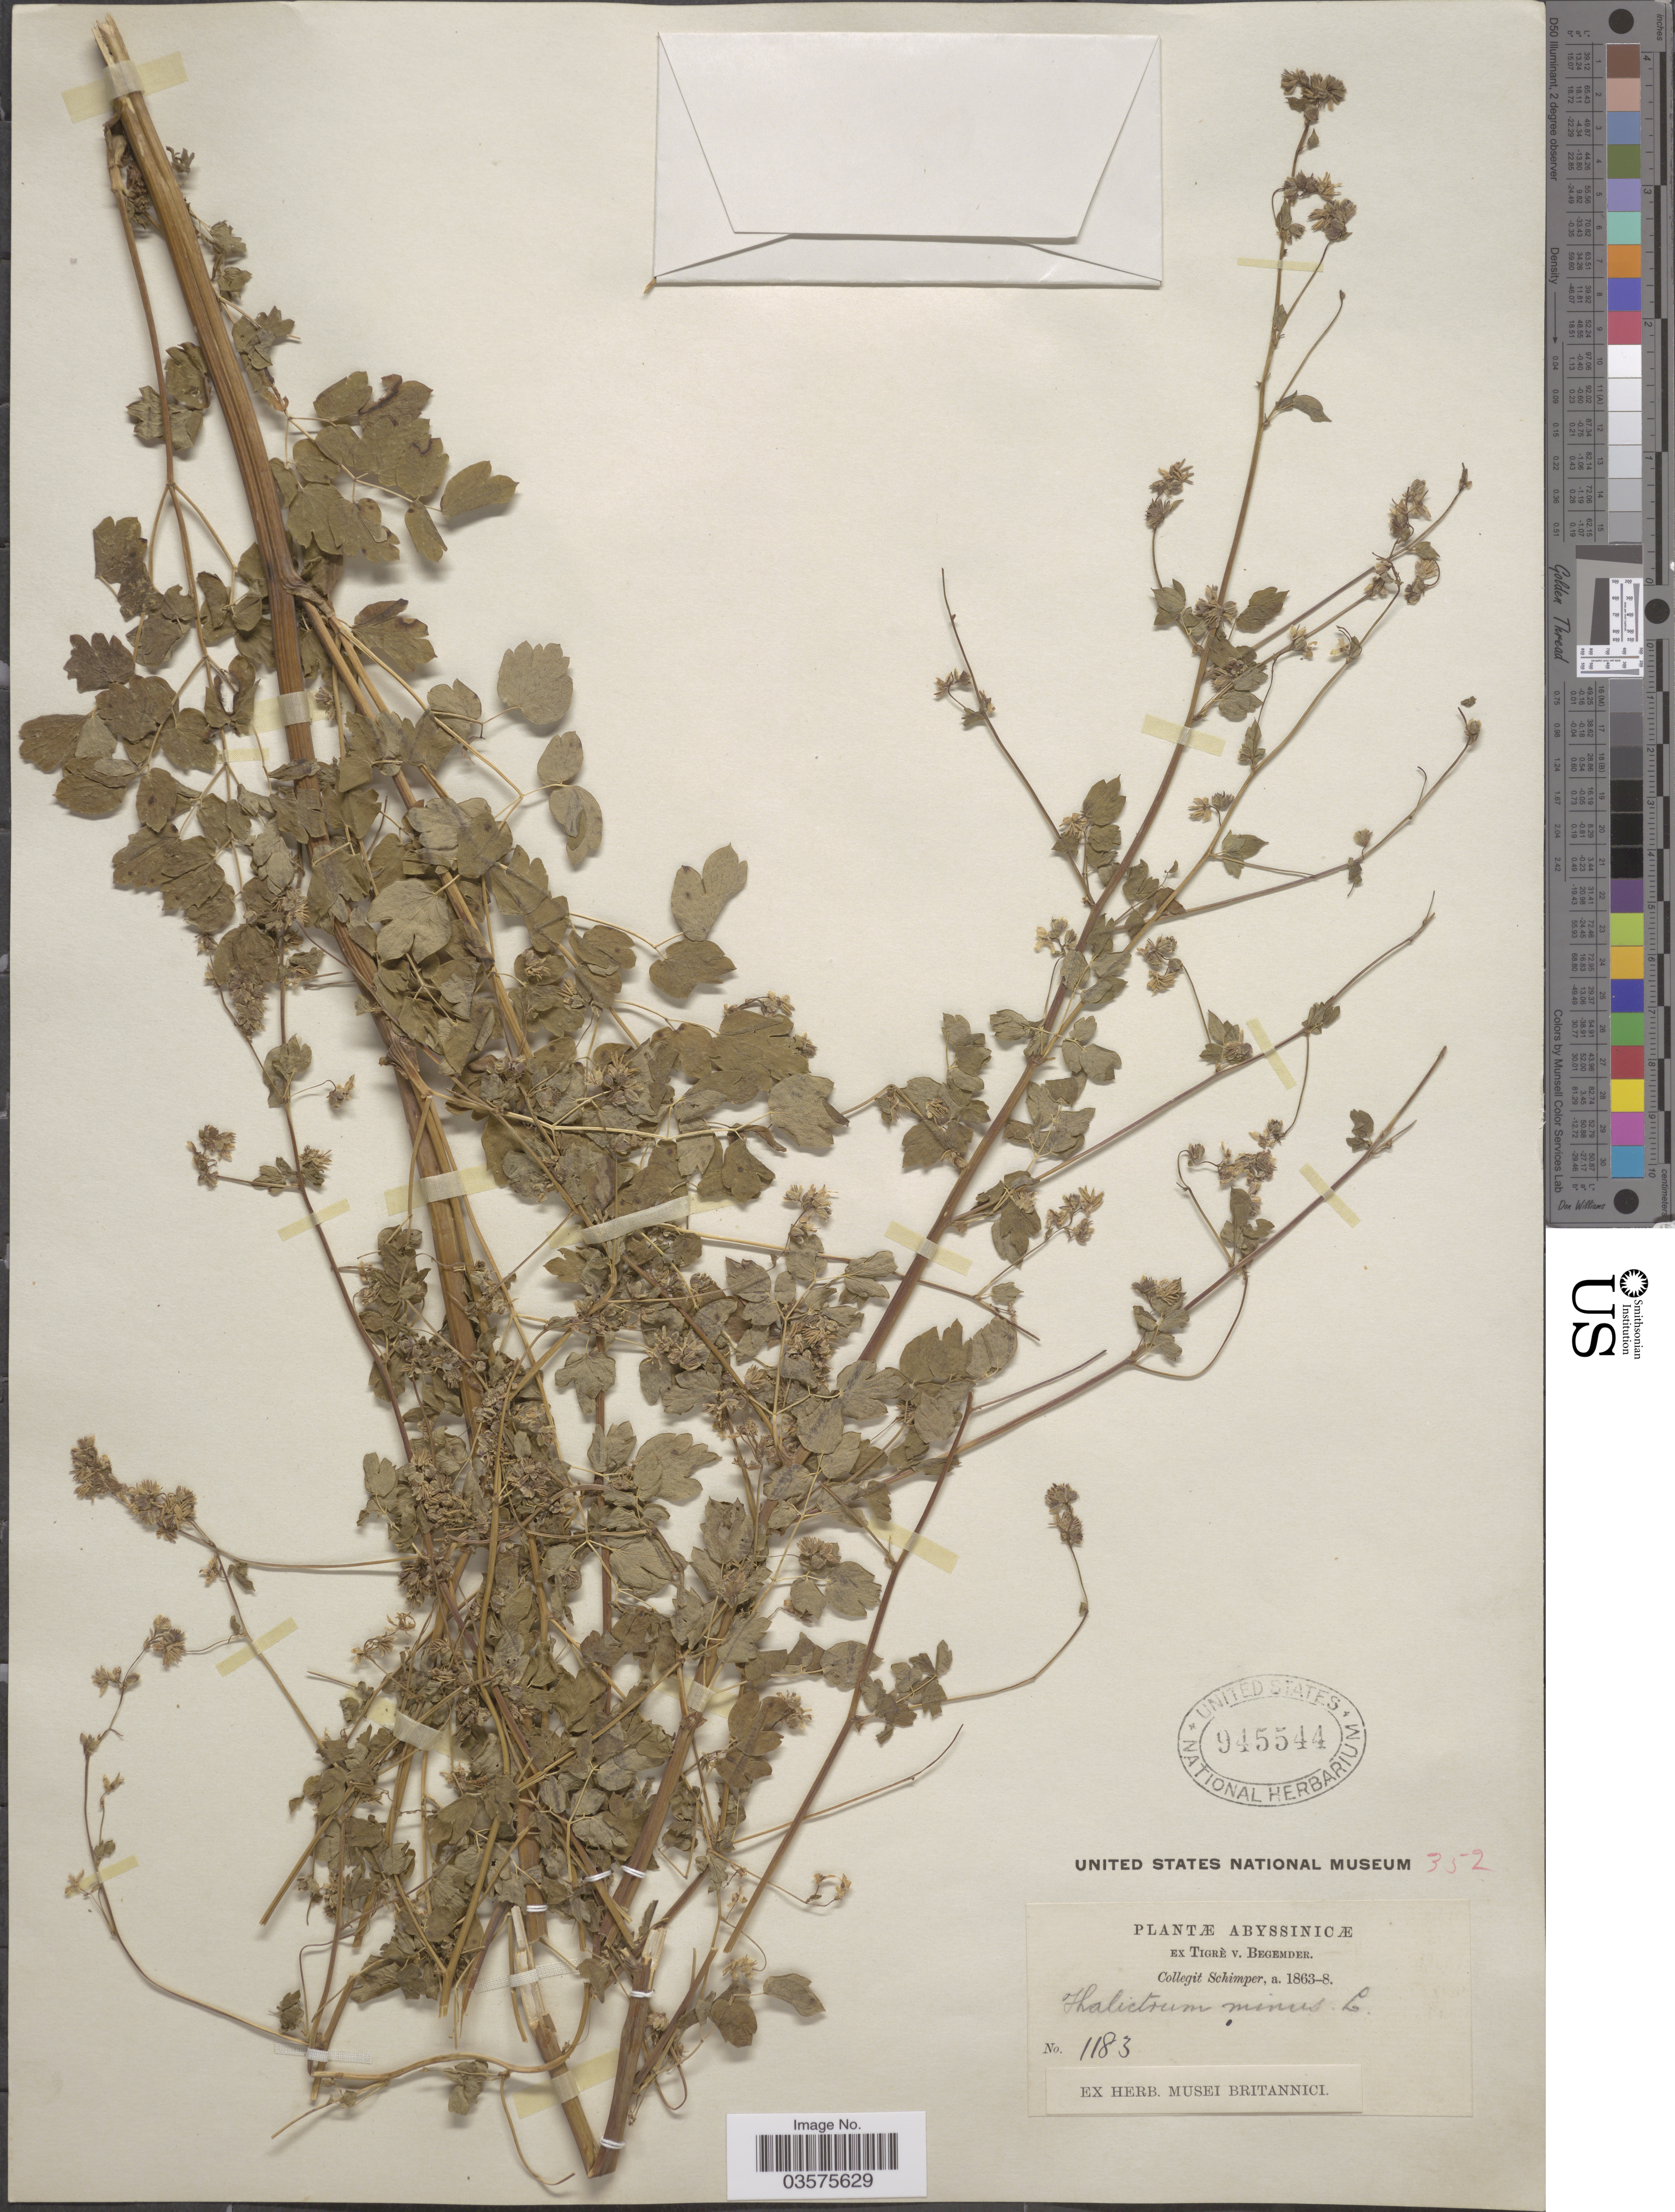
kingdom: Plantae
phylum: Tracheophyta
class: Magnoliopsida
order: Ranunculales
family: Ranunculaceae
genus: Thalictrum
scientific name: Thalictrum minus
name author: L.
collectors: -. Schimper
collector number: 1183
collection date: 1863/1868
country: Ethiopia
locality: Abyssinicæ.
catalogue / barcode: US 945544